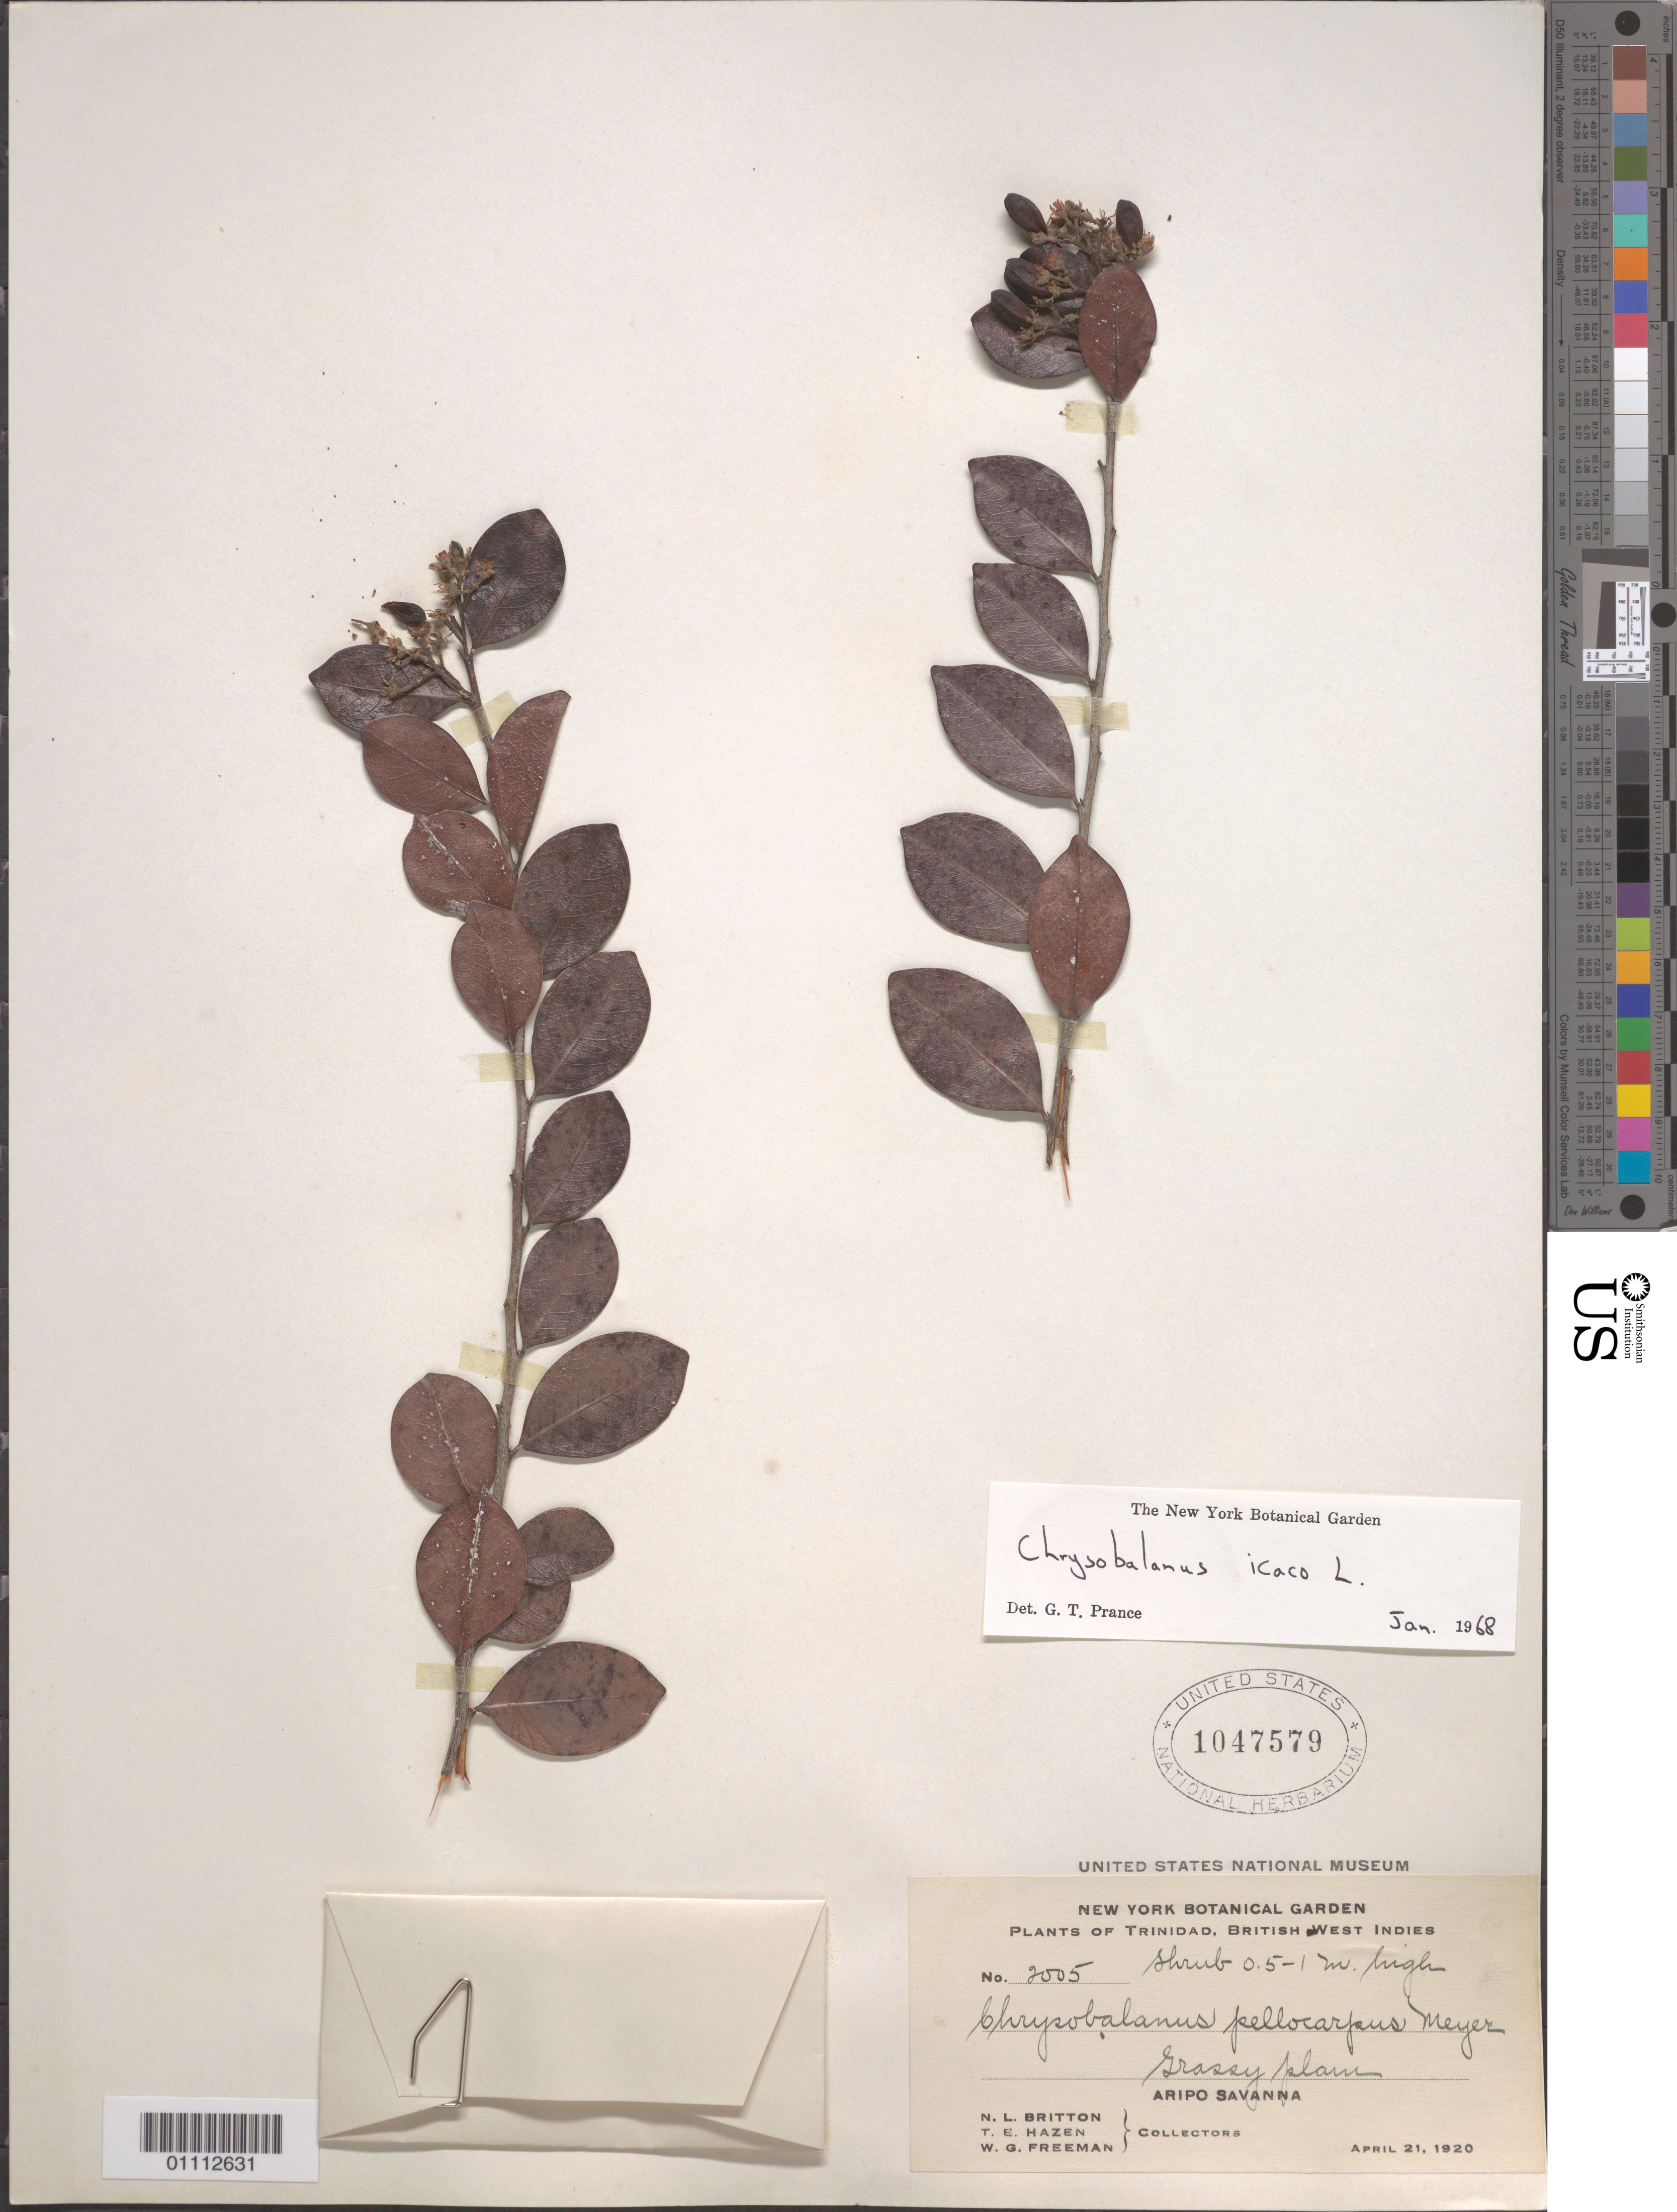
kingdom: Plantae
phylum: Tracheophyta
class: Magnoliopsida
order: Malpighiales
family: Chrysobalanaceae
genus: Chrysobalanus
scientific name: Chrysobalanus icaco subsp. pellocarpus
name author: (G. Mey.) A.E. Murray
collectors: N. Britton, T. E. Hazen & W. Freeman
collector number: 2005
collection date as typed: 21 Apr 1920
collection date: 1920-04-21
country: Trinidad and Tobago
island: Trinidad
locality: grassy plain, aripo Savanna.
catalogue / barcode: US 1047579